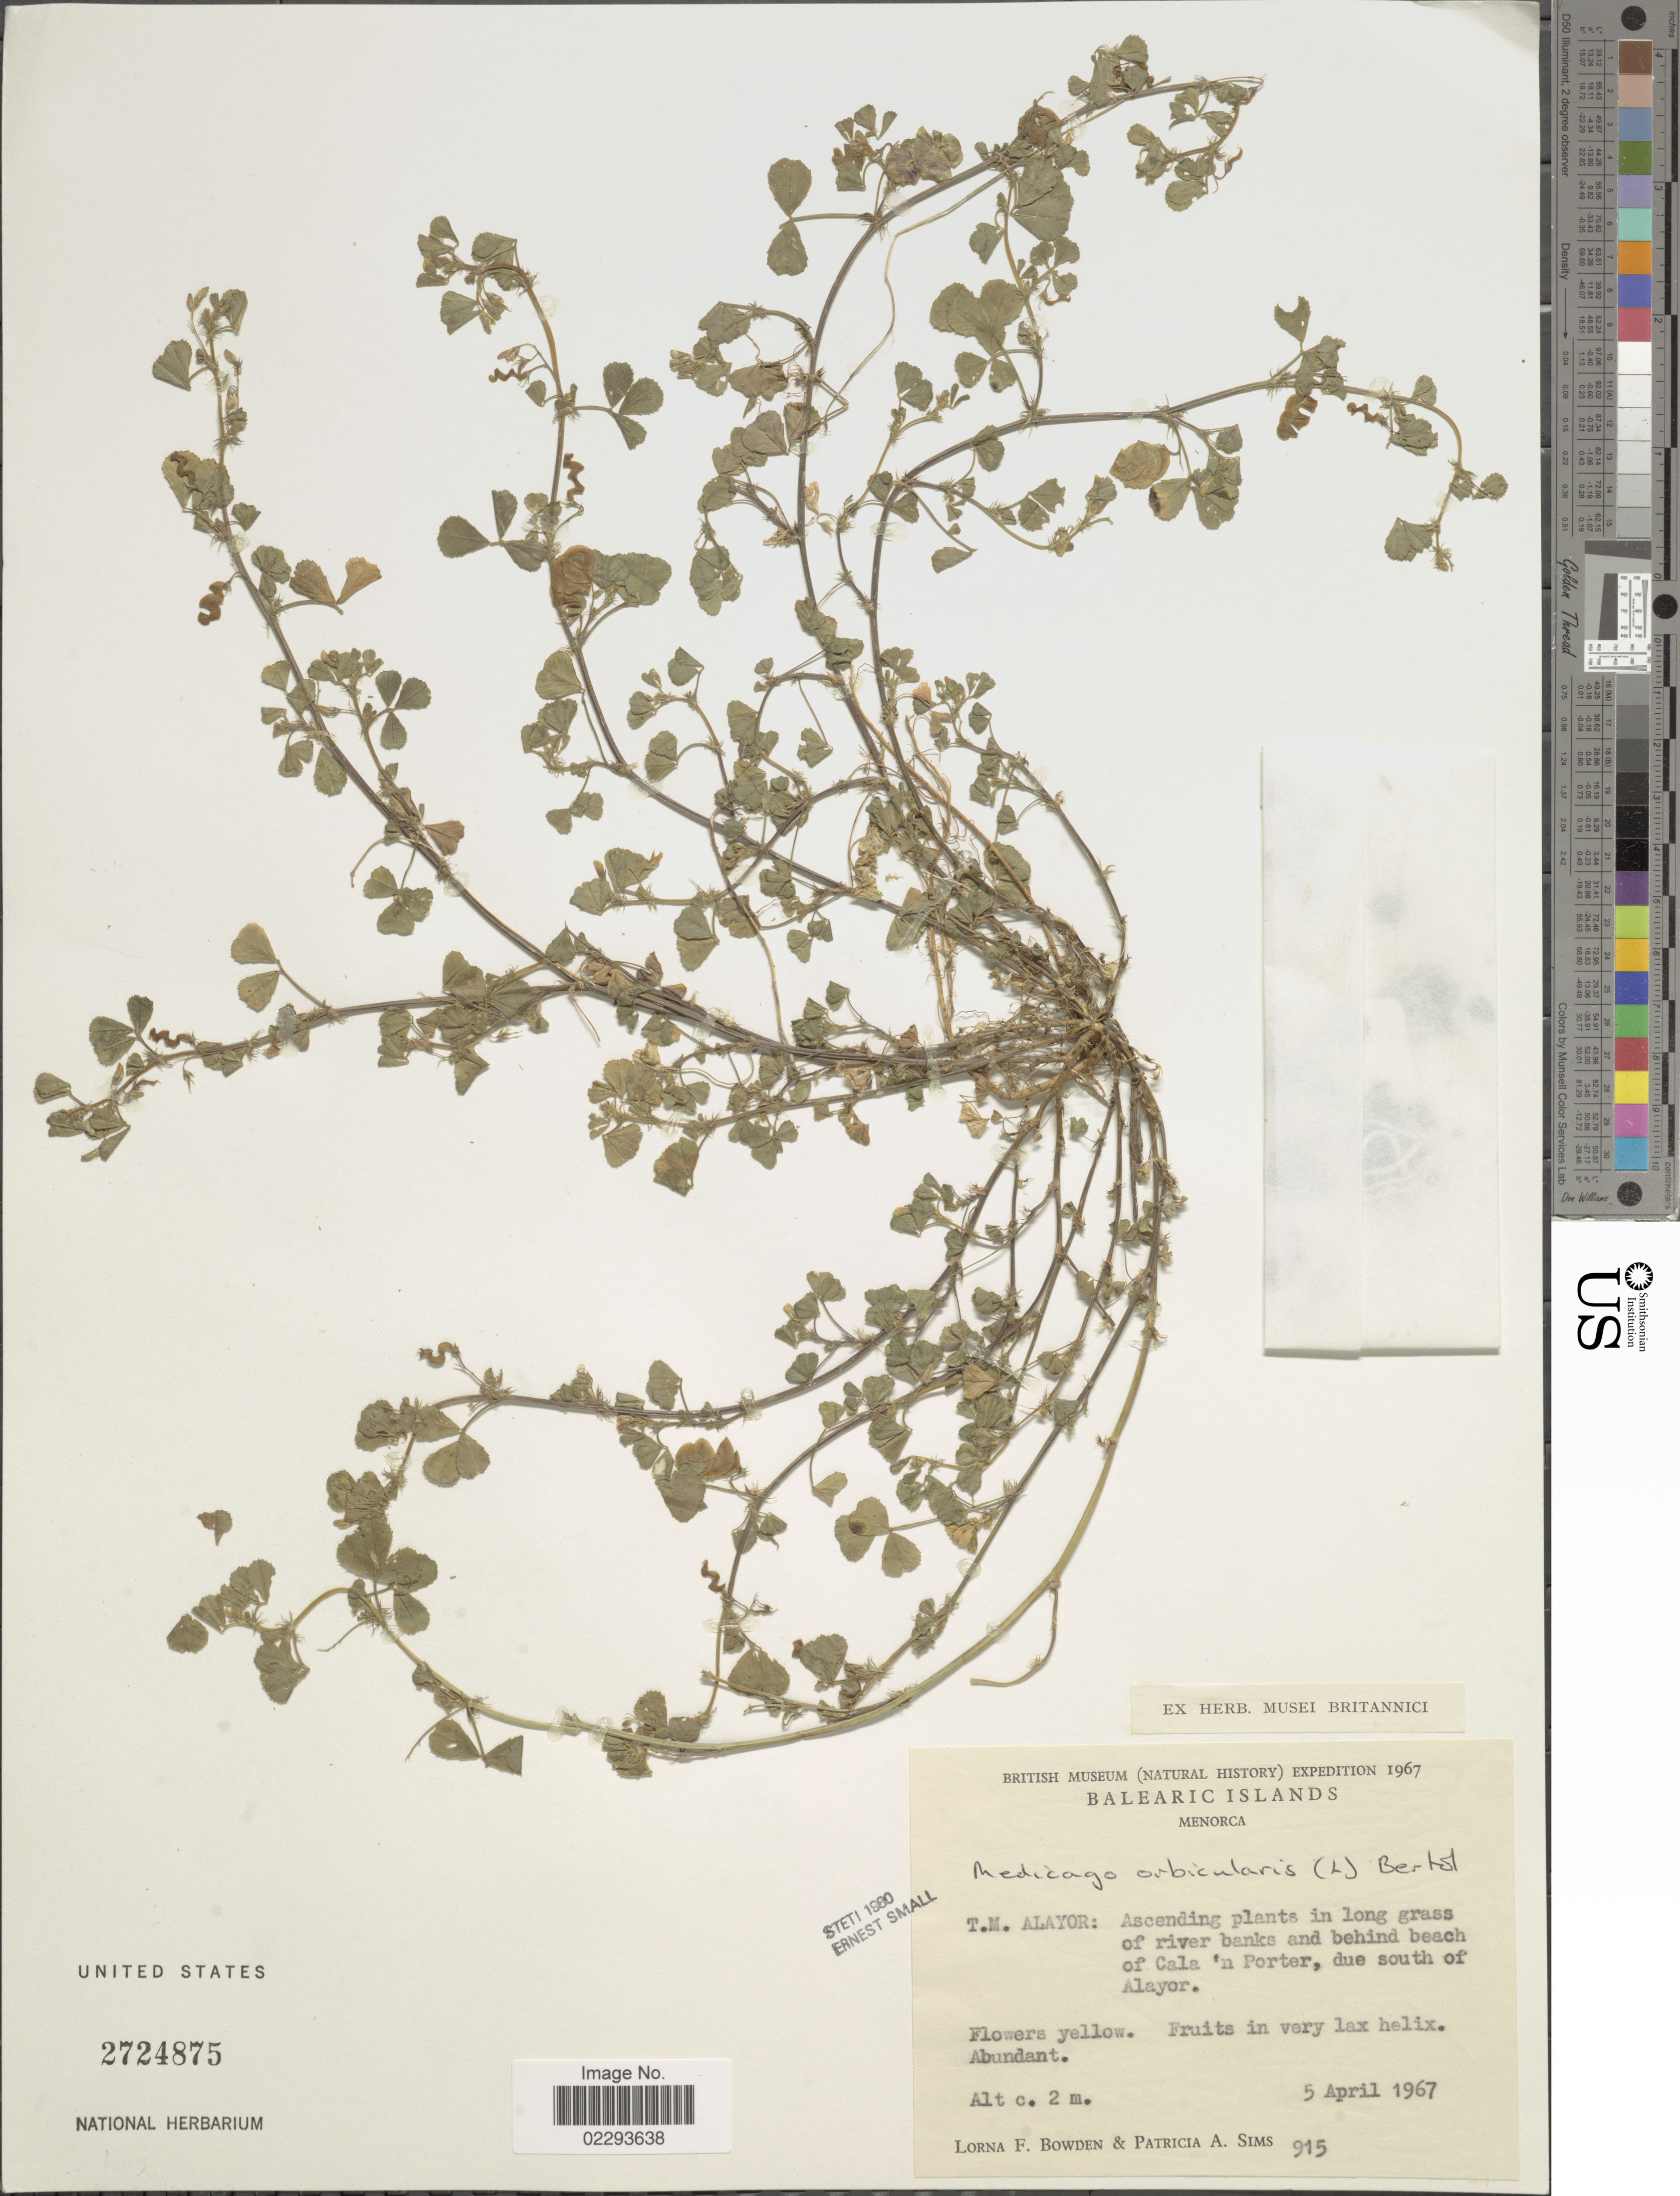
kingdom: Plantae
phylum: Tracheophyta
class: Magnoliopsida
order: Fabales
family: Fabaceae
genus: Medicago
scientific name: Medicago orbicularis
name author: (L.) Bartal.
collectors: L. F. Bowden & P. A. Sims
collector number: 915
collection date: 1967-04-05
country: Spain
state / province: Islas Baleares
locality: Balrearic Islands. T.M. Alayor: Ascending plants in long grass of river banks and behind beach Cala 'n Porter, due south of Alayor.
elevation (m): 2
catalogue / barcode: US 2724875